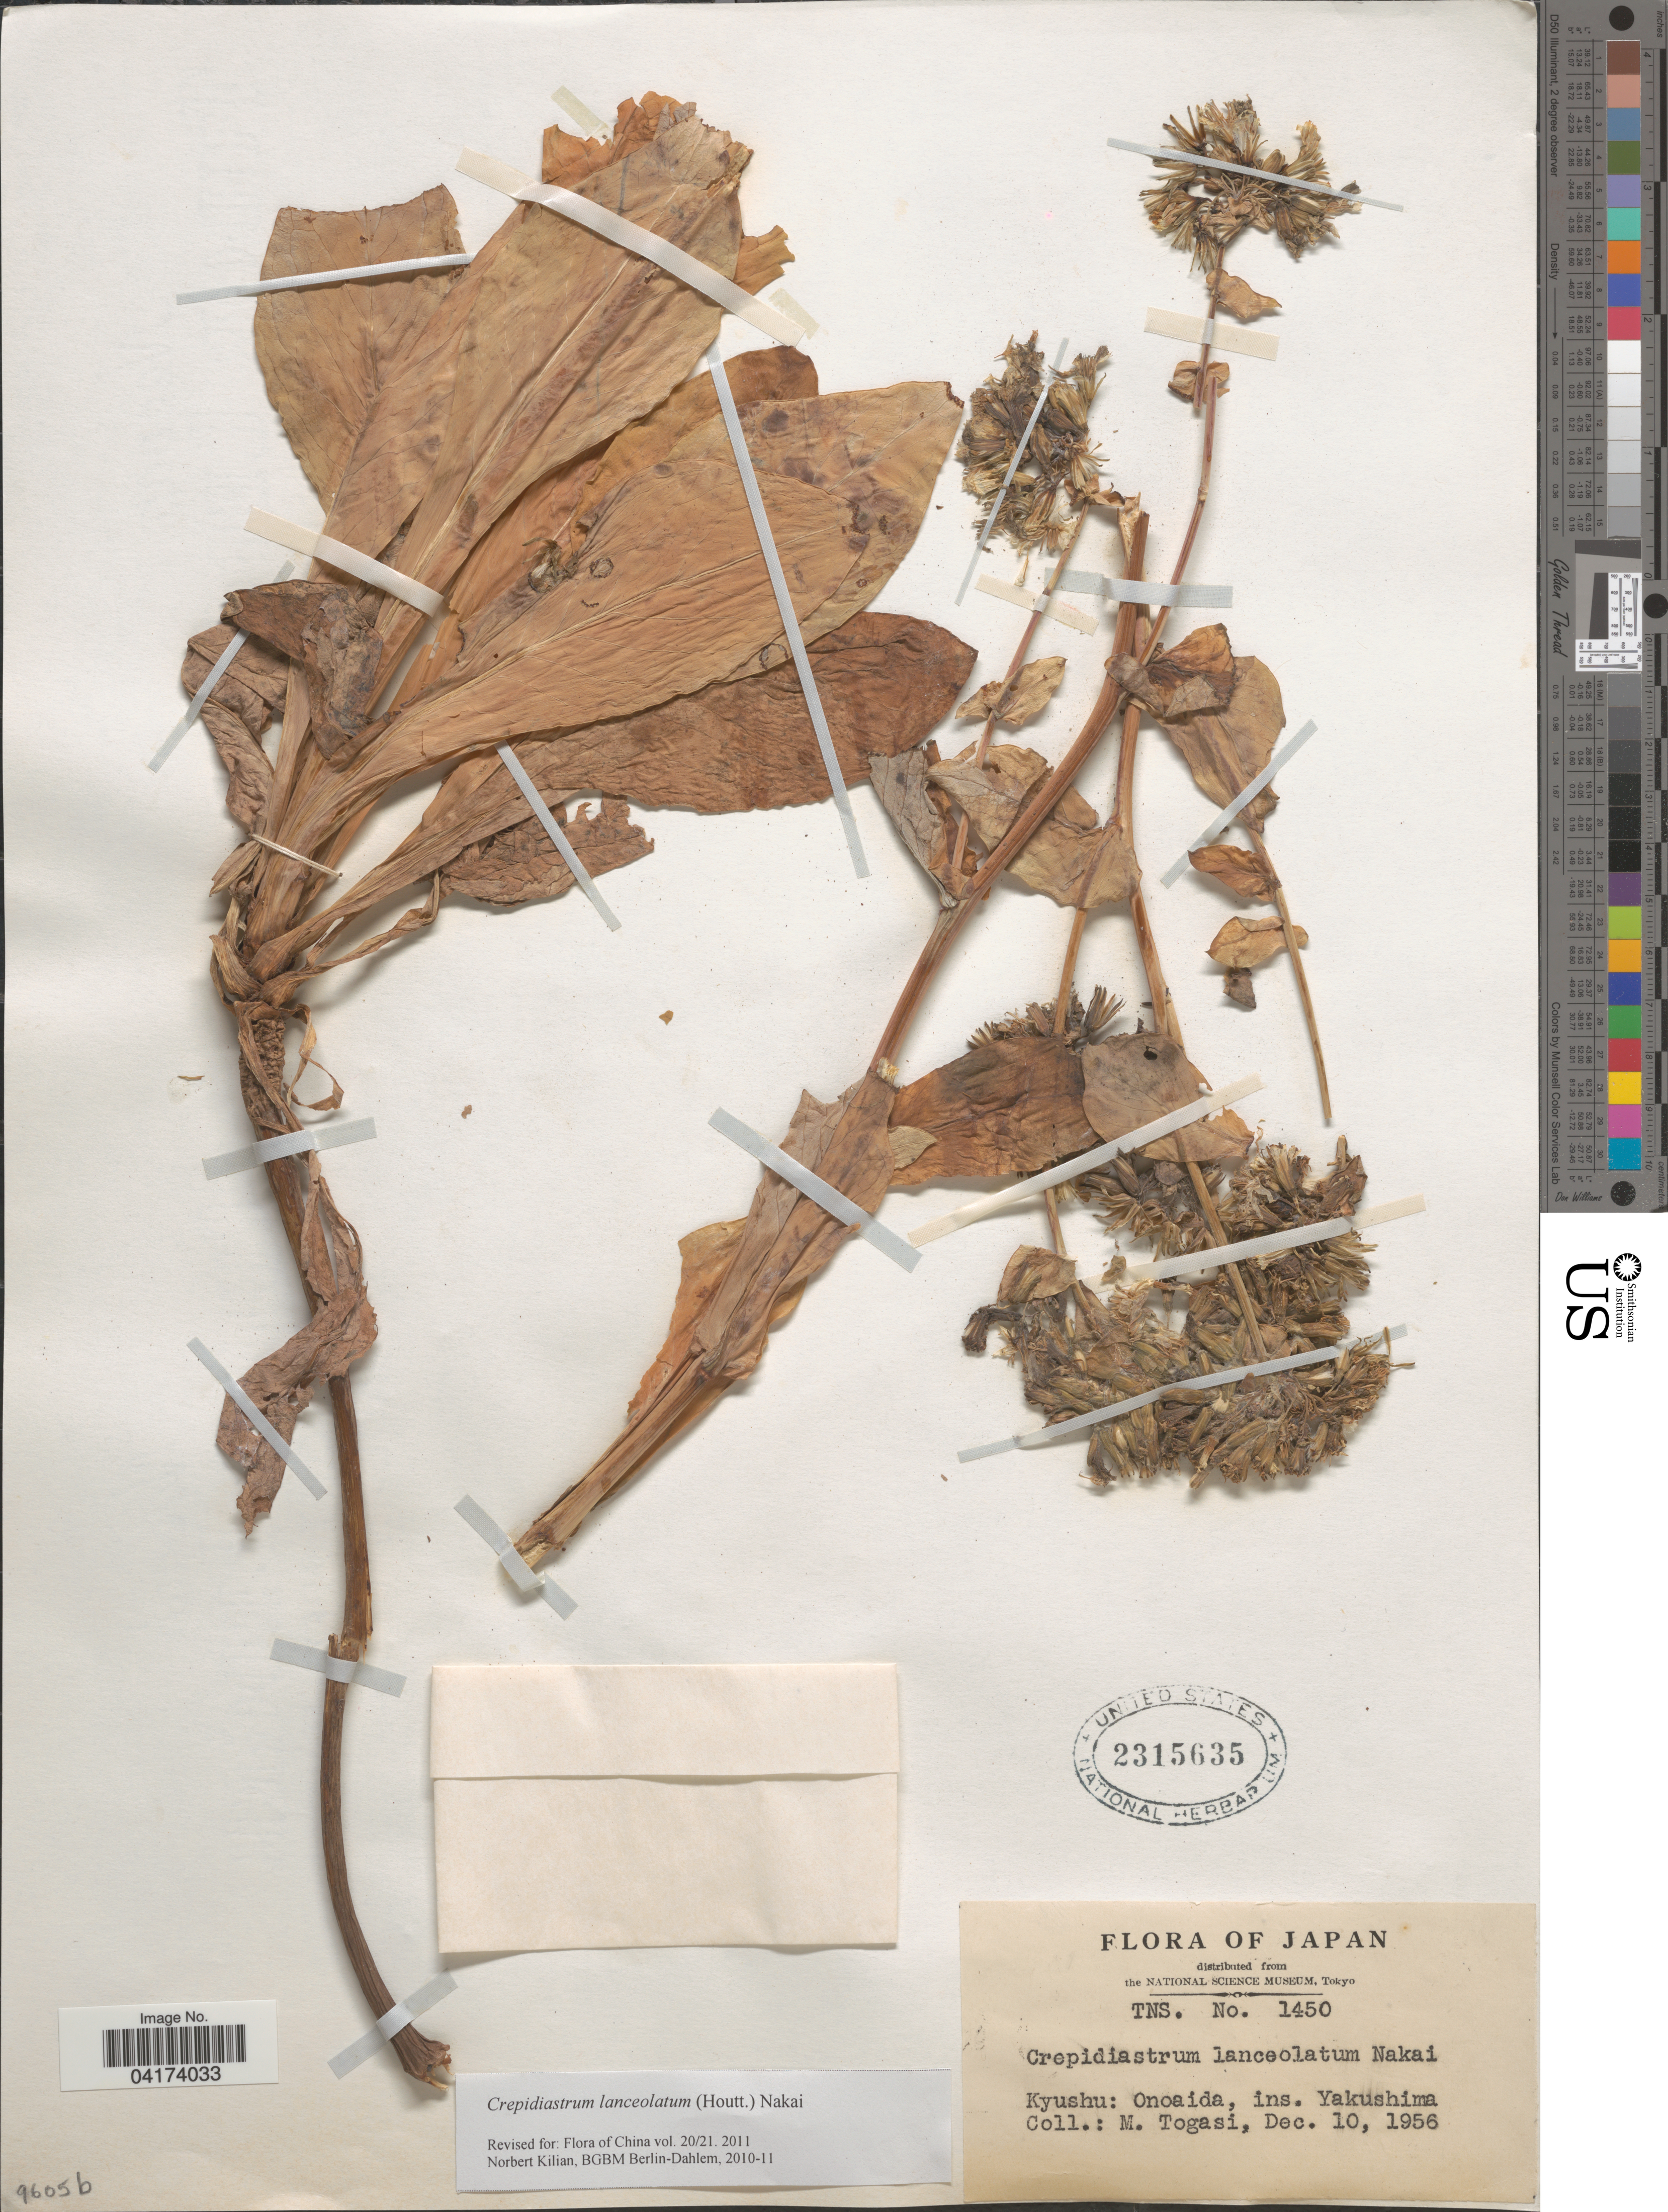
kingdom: Plantae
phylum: Tracheophyta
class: Magnoliopsida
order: Asterales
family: Asteraceae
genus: Crepidiastrum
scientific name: Crepidiastrum lanceolatum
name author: (Houtt.) Nakai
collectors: M. Togasi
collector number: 1450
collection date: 1956-12-10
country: Japan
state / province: Kagosima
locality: Kyushu: Onaida, ins. Yakushima.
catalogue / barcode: US 2315635